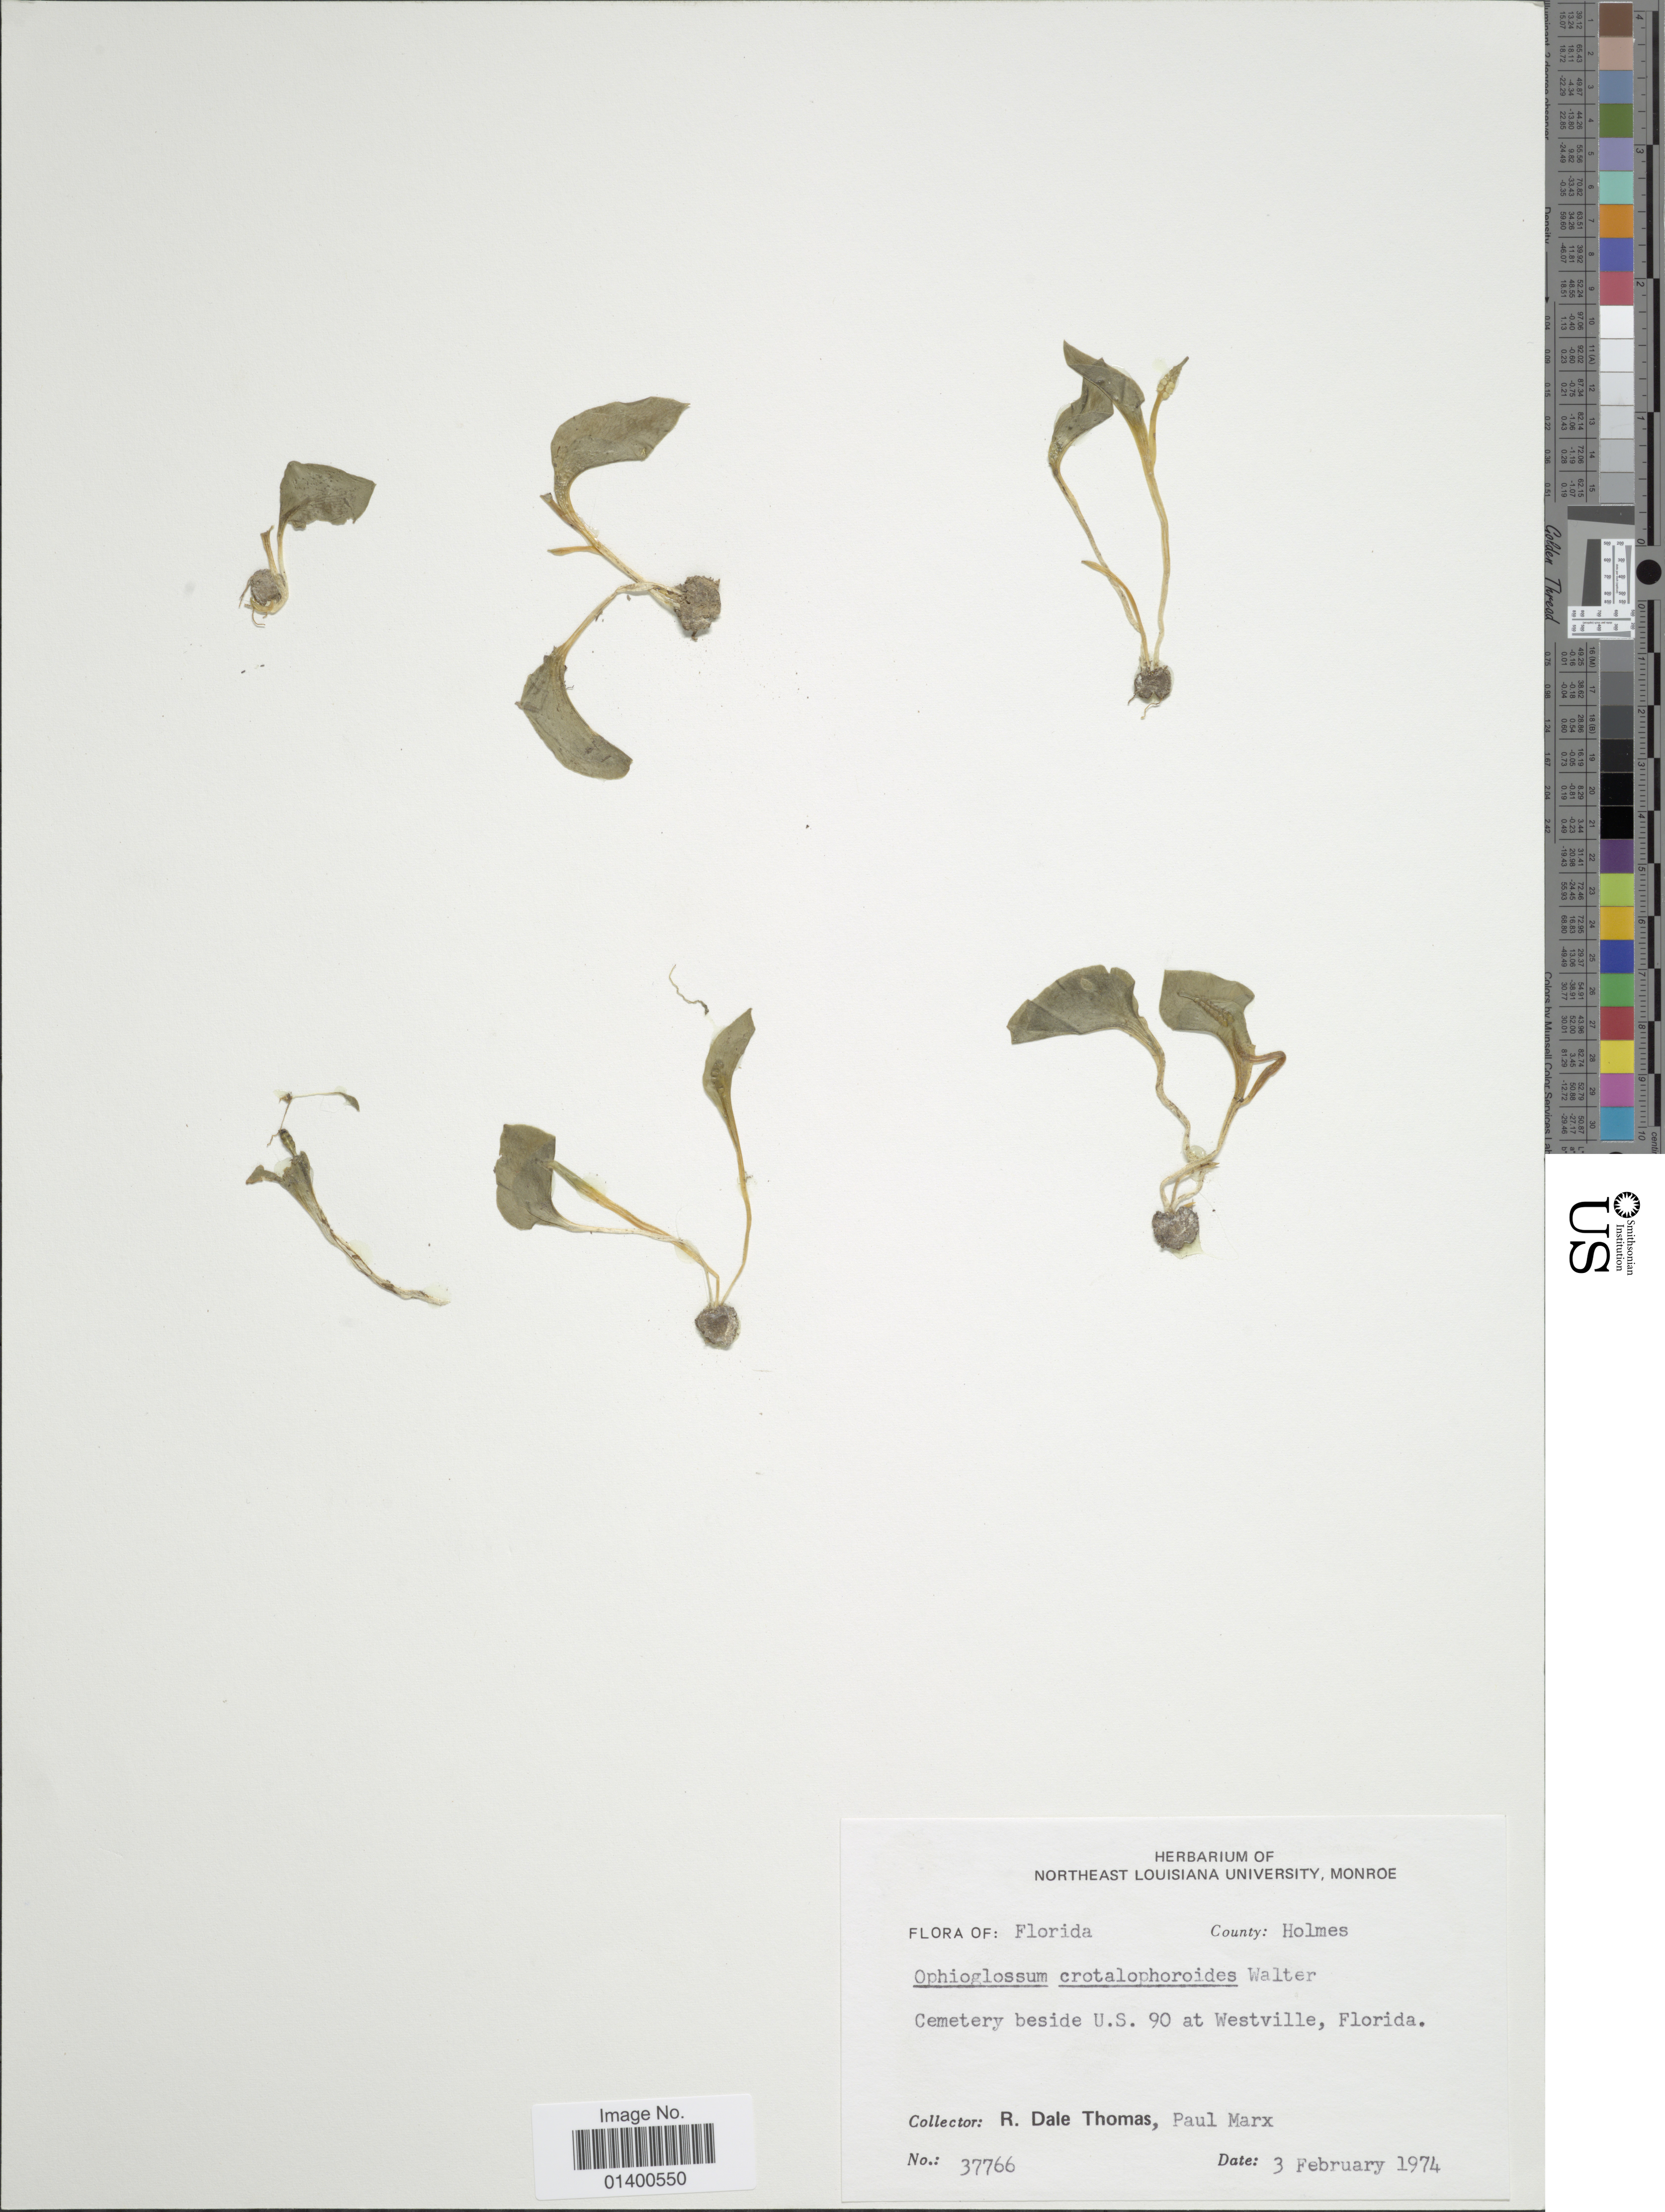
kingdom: Plantae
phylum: Tracheophyta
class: Polypodiopsida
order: Ophioglossales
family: Ophioglossaceae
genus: Ophioglossum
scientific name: Ophioglossum crotalophoroides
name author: Walter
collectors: R. Thomas & P. Marx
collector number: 37766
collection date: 1974-02-03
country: United States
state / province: Florida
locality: County Holmes, Cemetery beside U.S. 90 at Westville